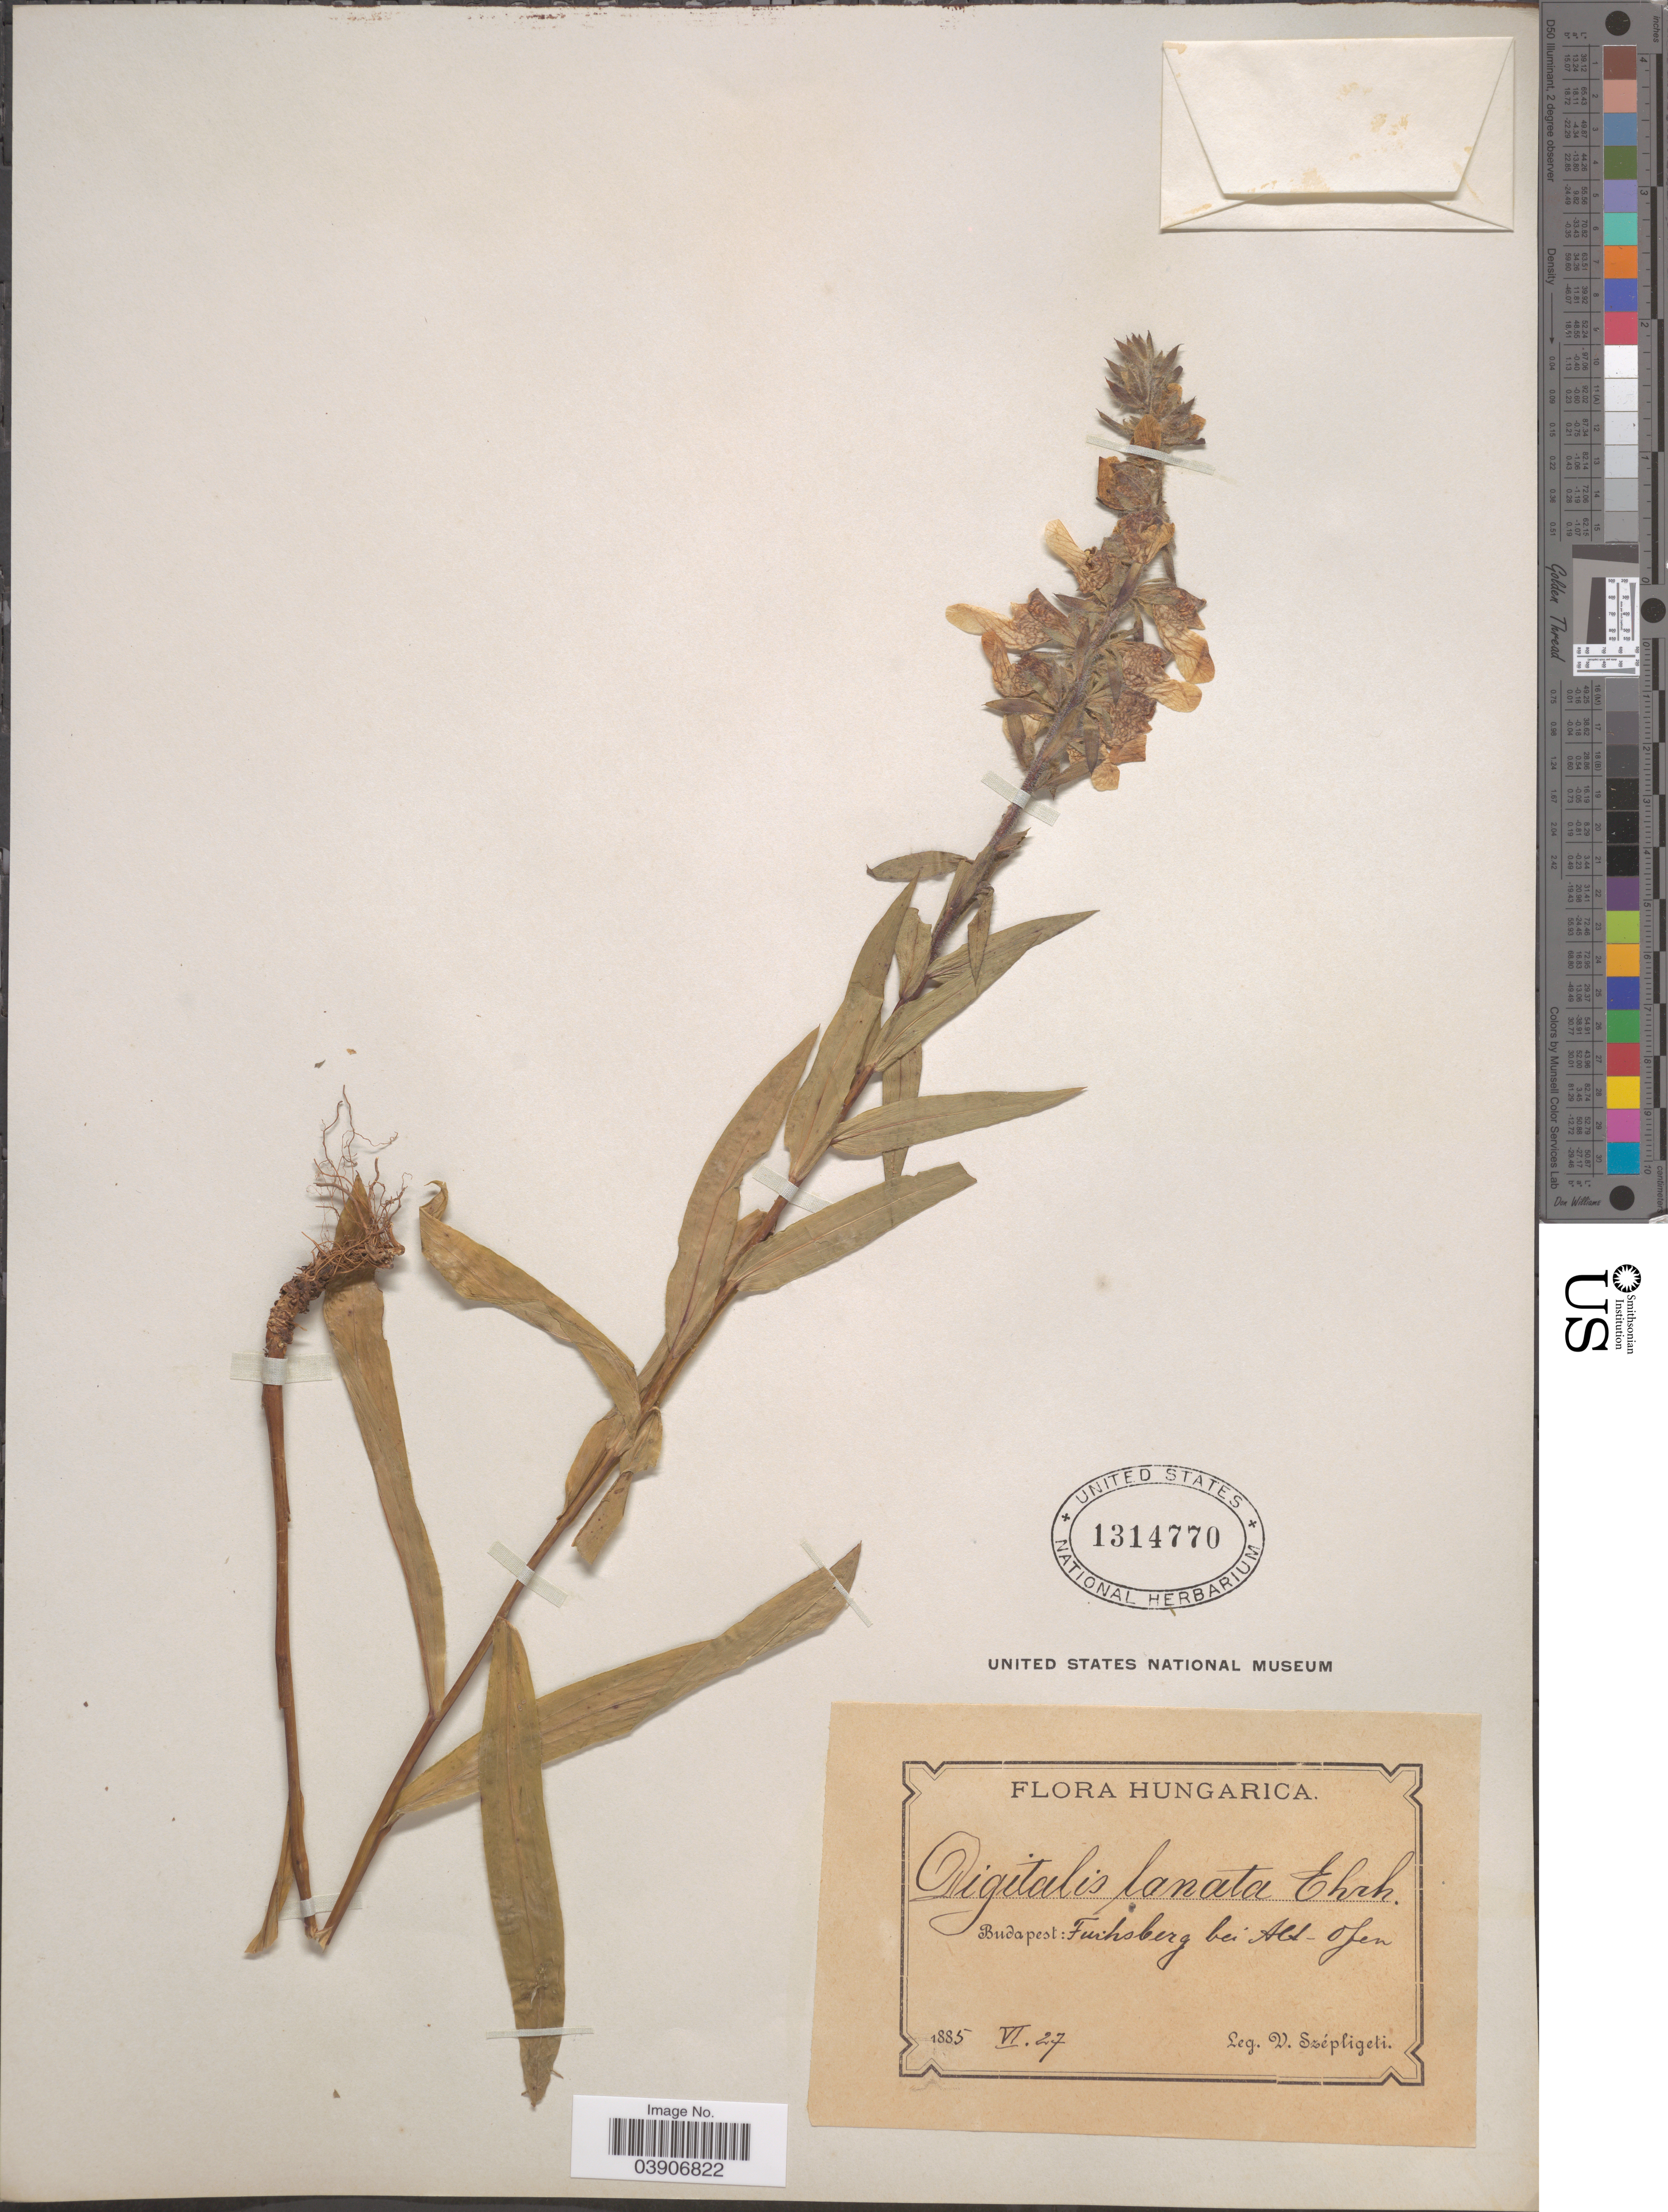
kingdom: Plantae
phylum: Tracheophyta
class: Magnoliopsida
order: Lamiales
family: Plantaginaceae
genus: Digitalis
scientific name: Digitalis lanata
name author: Ehrh.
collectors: W. Szépligeti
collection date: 1885-06-27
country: Hungary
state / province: Budapest, Capital District of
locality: Budapest: Fuchsberg bei Alt-Ofen.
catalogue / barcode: US 1314770